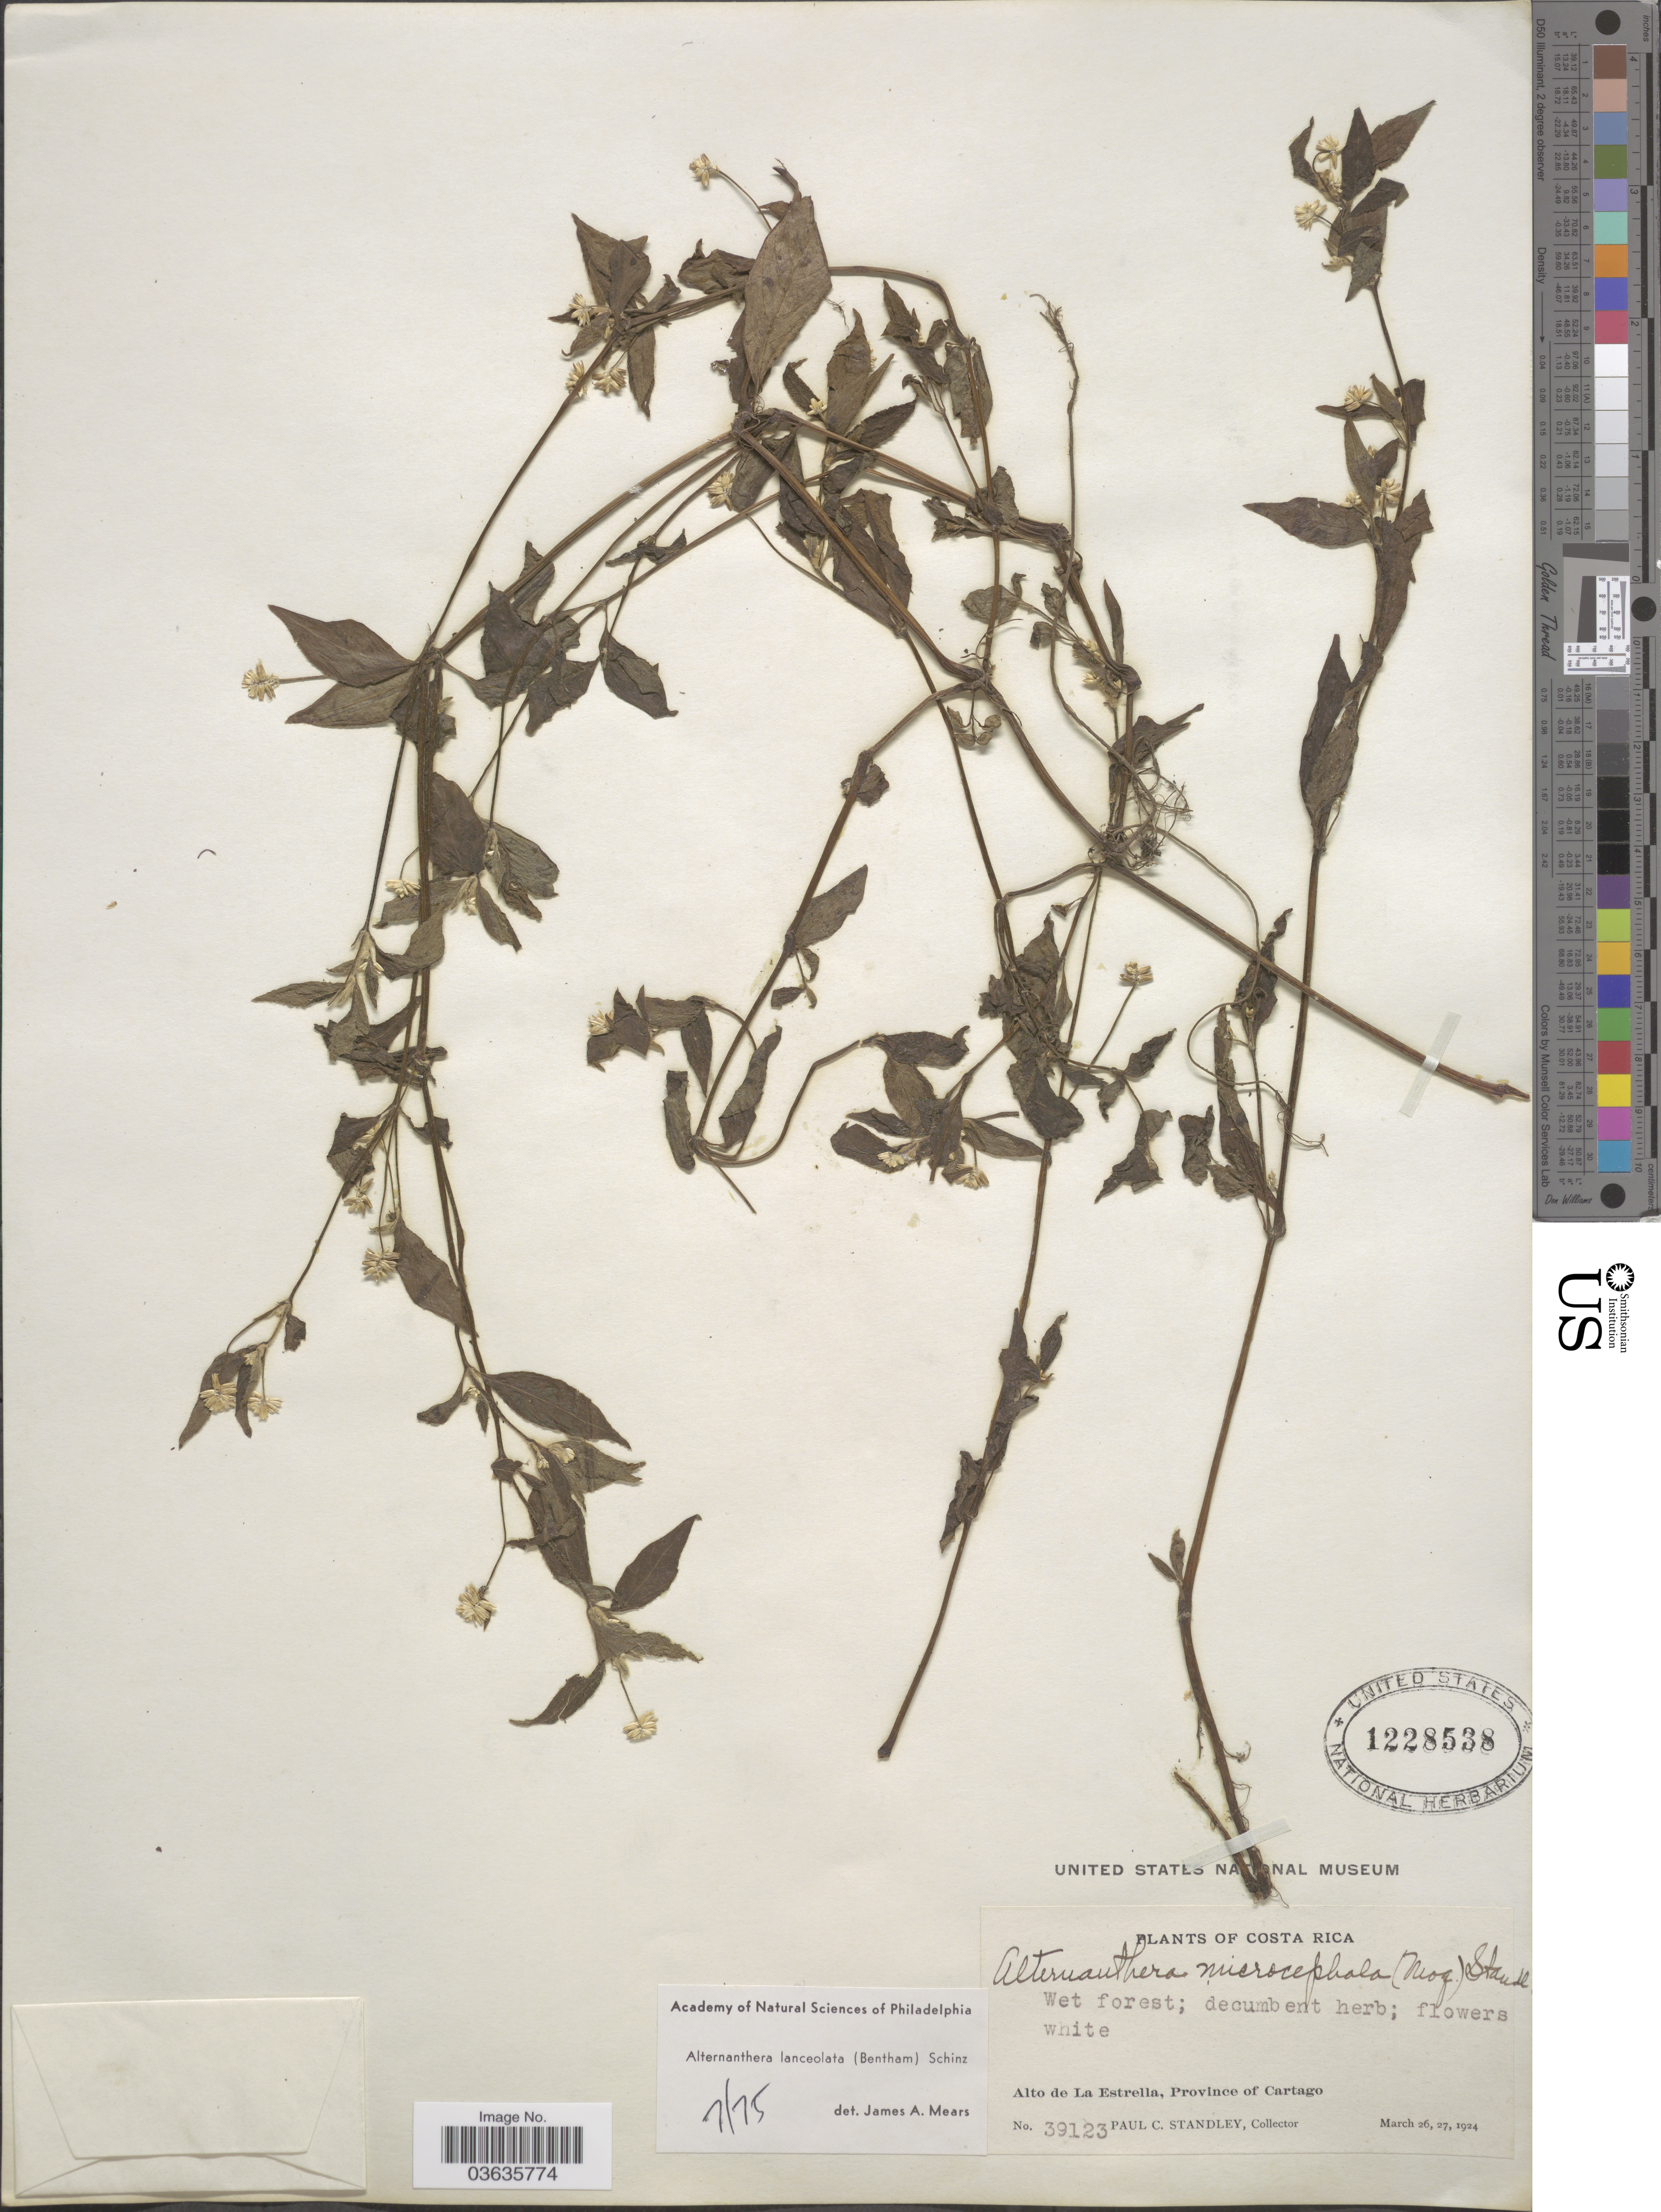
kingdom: Plantae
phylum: Tracheophyta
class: Magnoliopsida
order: Caryophyllales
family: Amaranthaceae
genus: Alternanthera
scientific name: Alternanthera lanceolata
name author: (Benth.) Schinz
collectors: P. C. Standley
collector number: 39123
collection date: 1924-03-26/1924-03-27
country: Costa Rica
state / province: Cartago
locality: Alto de La Estrella.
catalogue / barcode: US 1228538